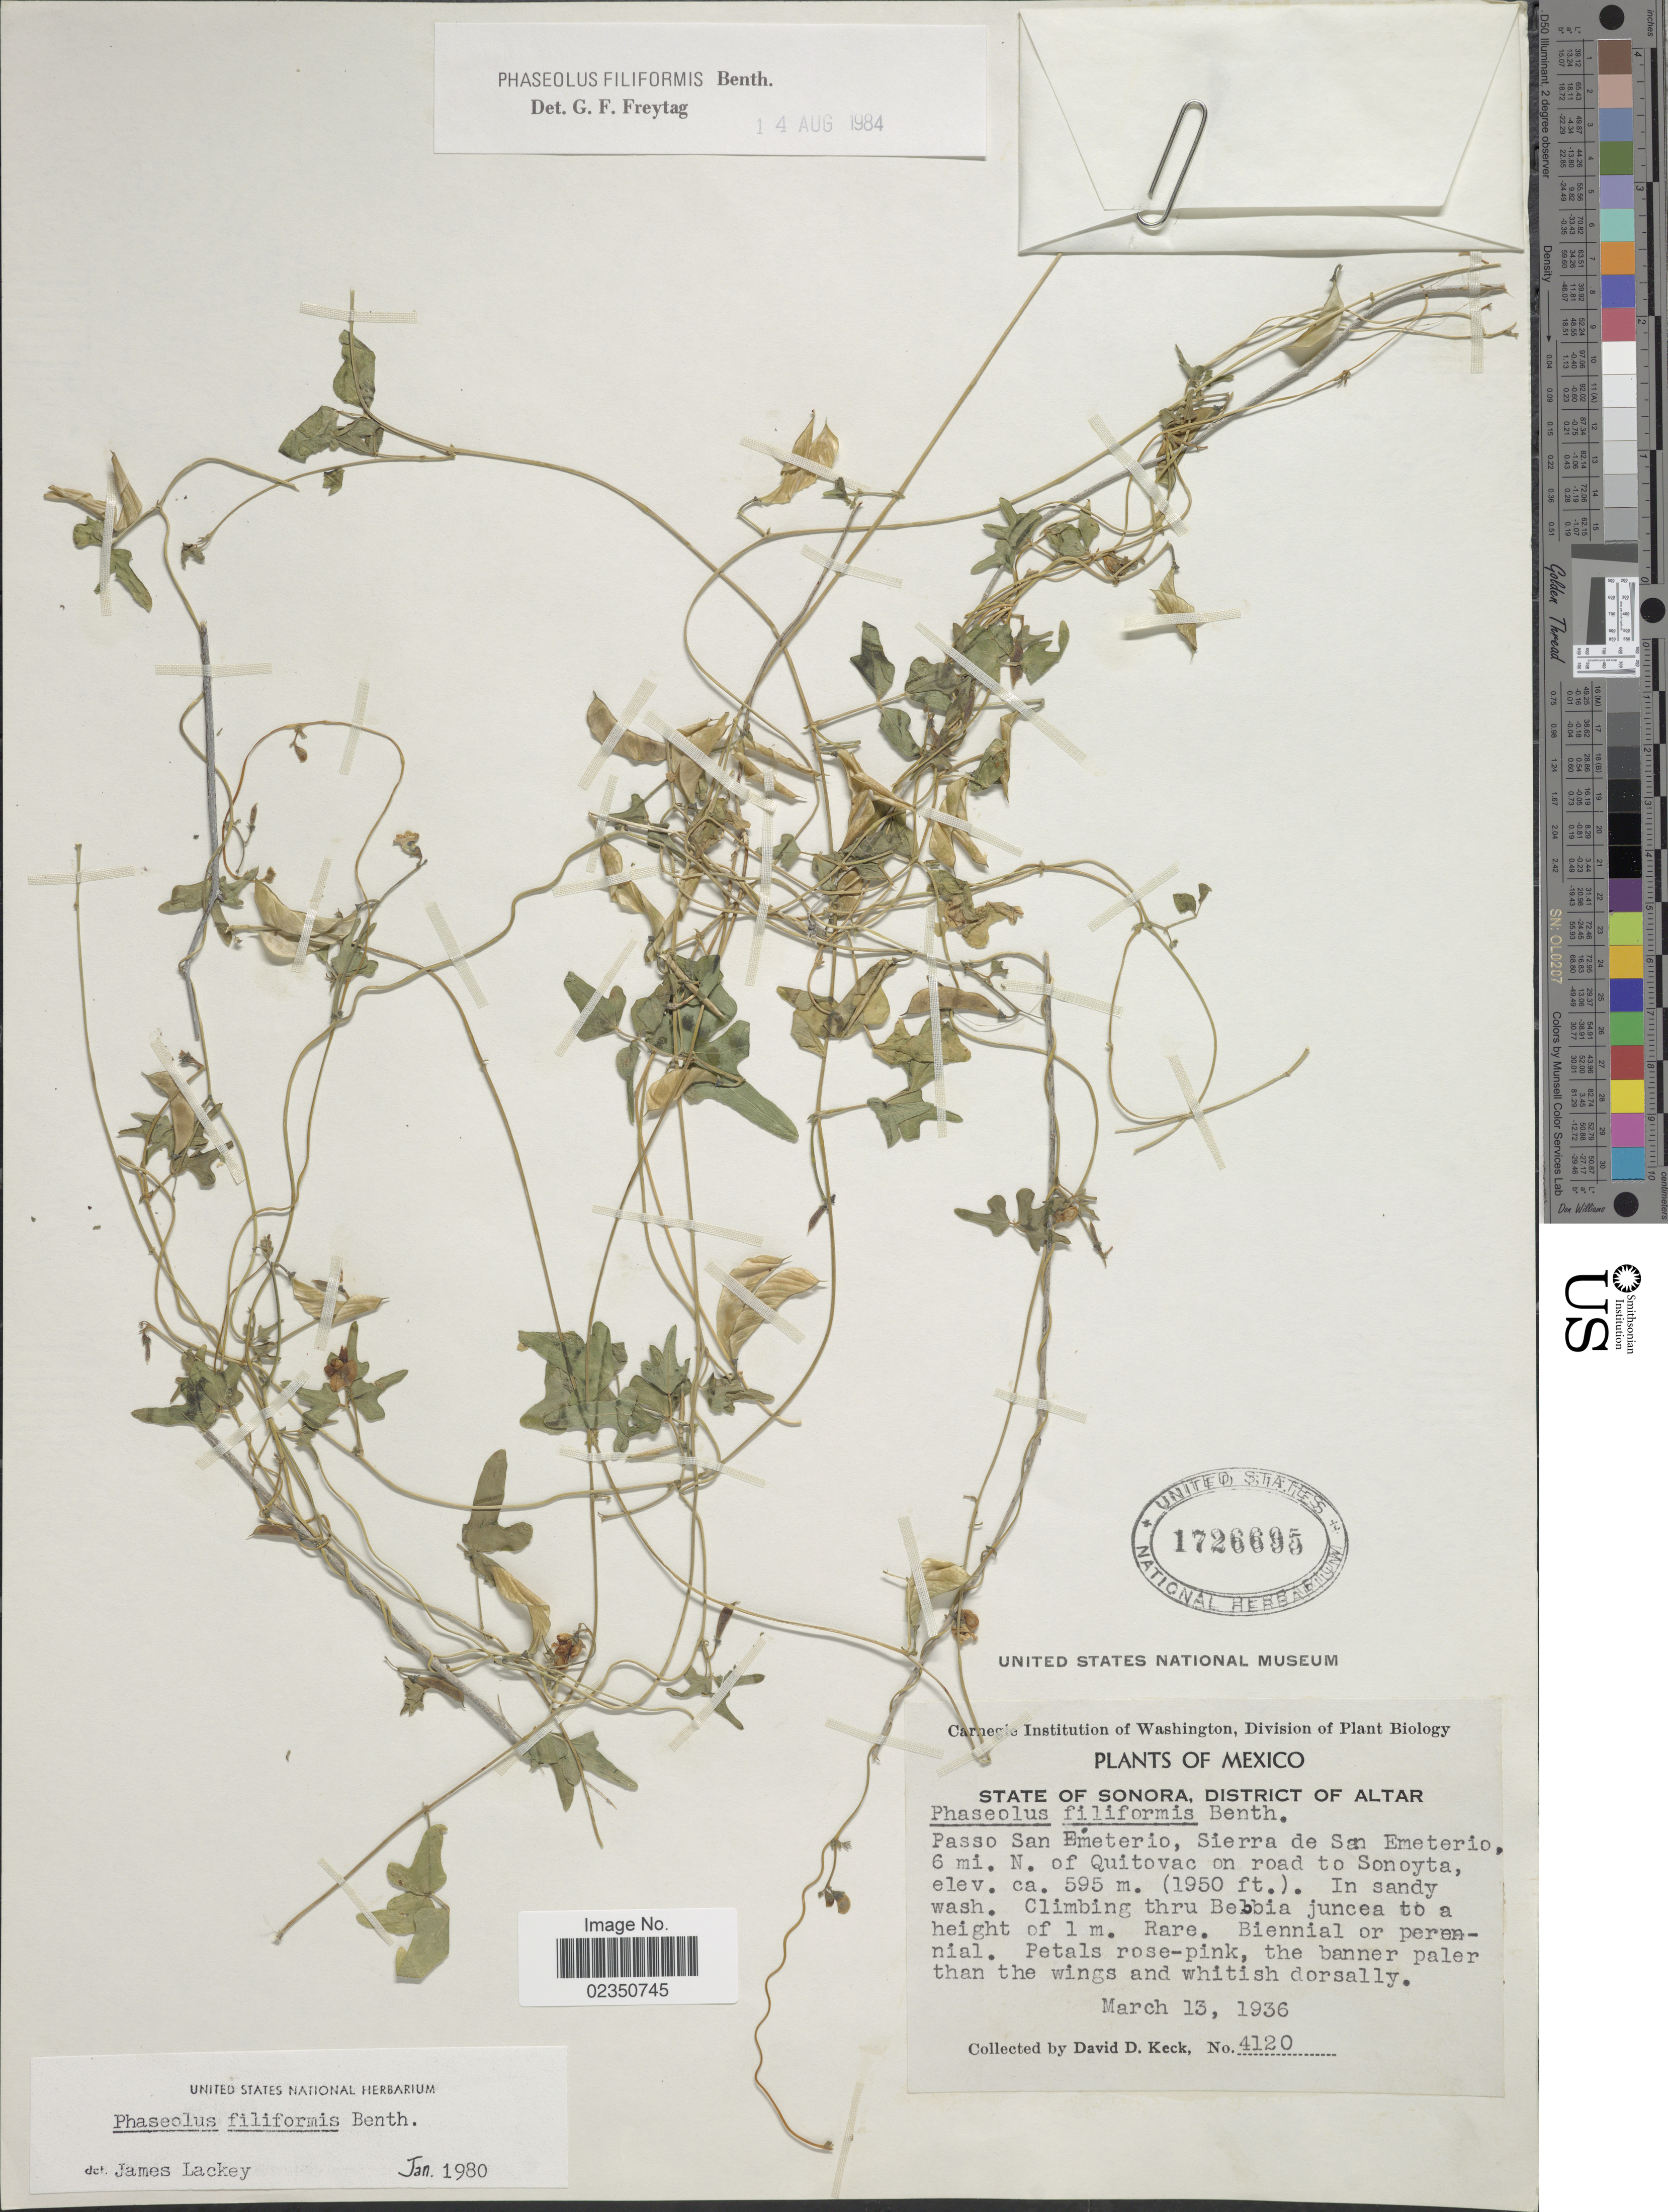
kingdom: Plantae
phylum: Tracheophyta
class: Magnoliopsida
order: Fabales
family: Fabaceae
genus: Phaseolus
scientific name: Phaseolus filiformis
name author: Benth.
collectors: D. D. Keck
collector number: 4120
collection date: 1936-03-13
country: Mexico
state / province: Sonora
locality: District of Altar, Passo San Emeterio, Sierra de San Emeterio, 6 mi. N. of Quitovac on road to Sonoyta,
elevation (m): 595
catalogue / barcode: US 1726695